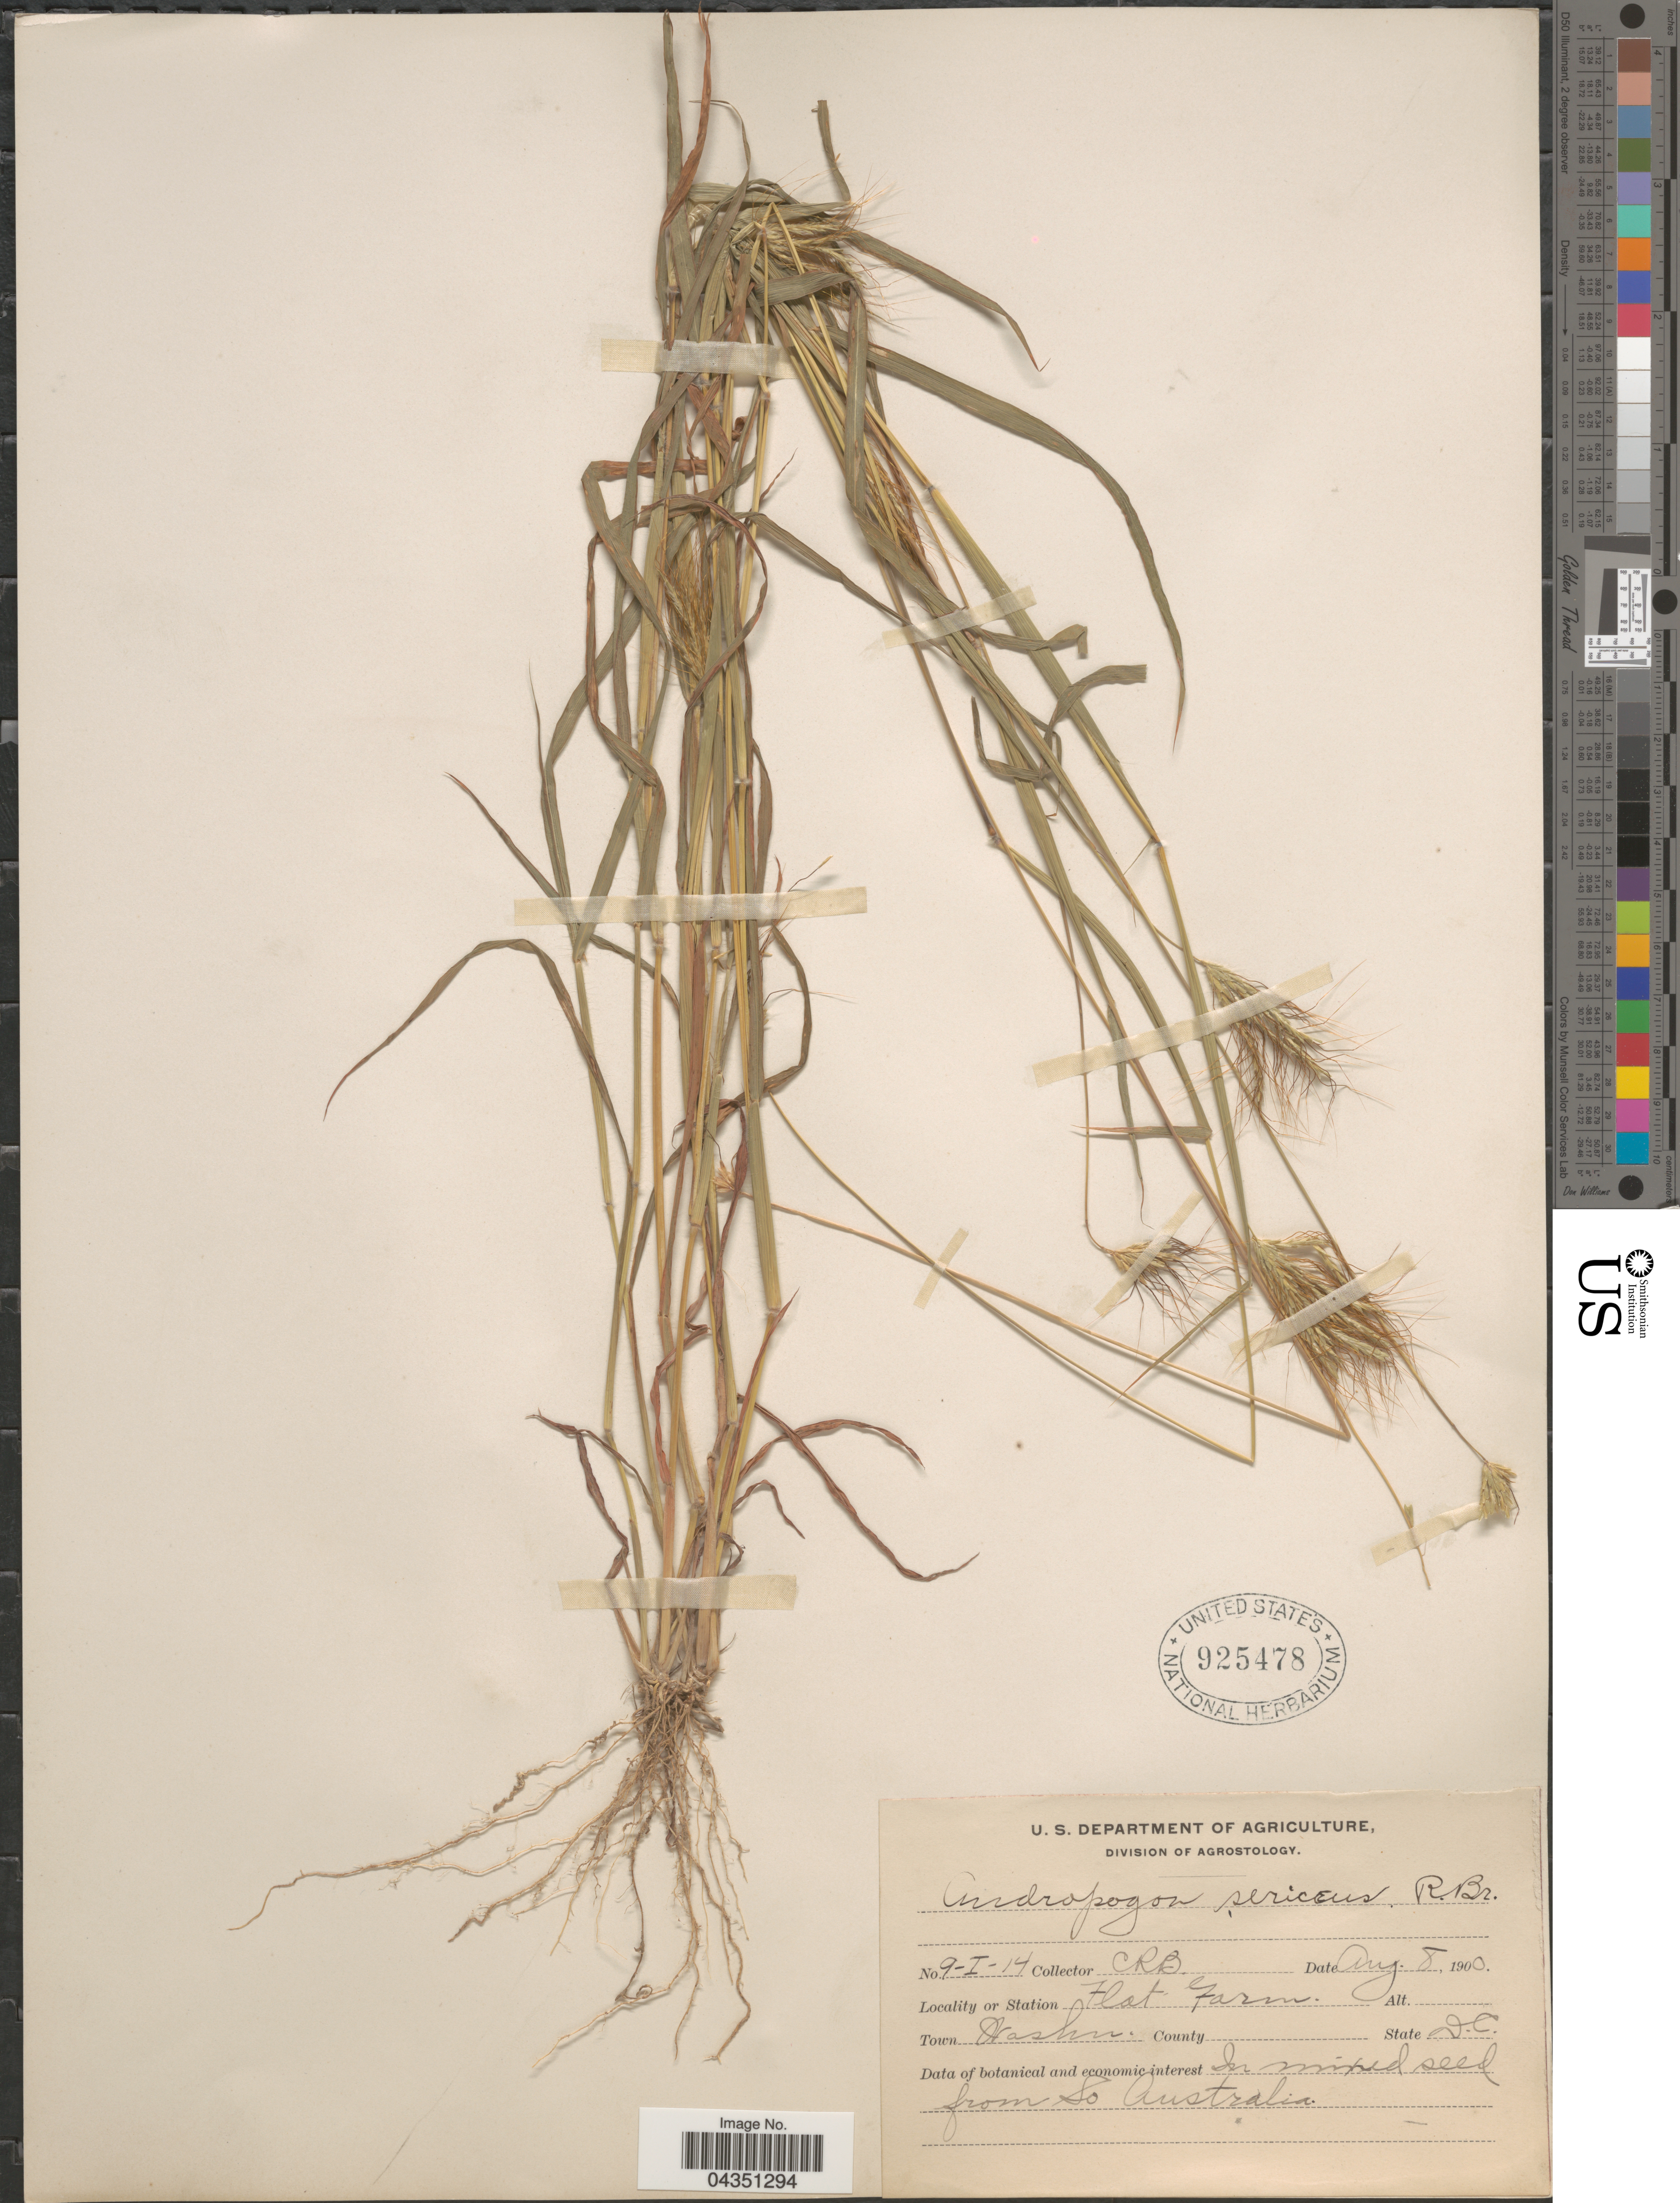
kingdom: Plantae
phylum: Tracheophyta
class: Liliopsida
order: Poales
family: Poaceae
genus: Dichanthium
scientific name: Dichanthium sericeum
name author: (R. Br.) A. Camus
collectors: C. R. B.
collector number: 9-I-14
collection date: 1900-08-08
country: United States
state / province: District of Columbia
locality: Station Flat Farm. Town Washn.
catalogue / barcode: US 925478